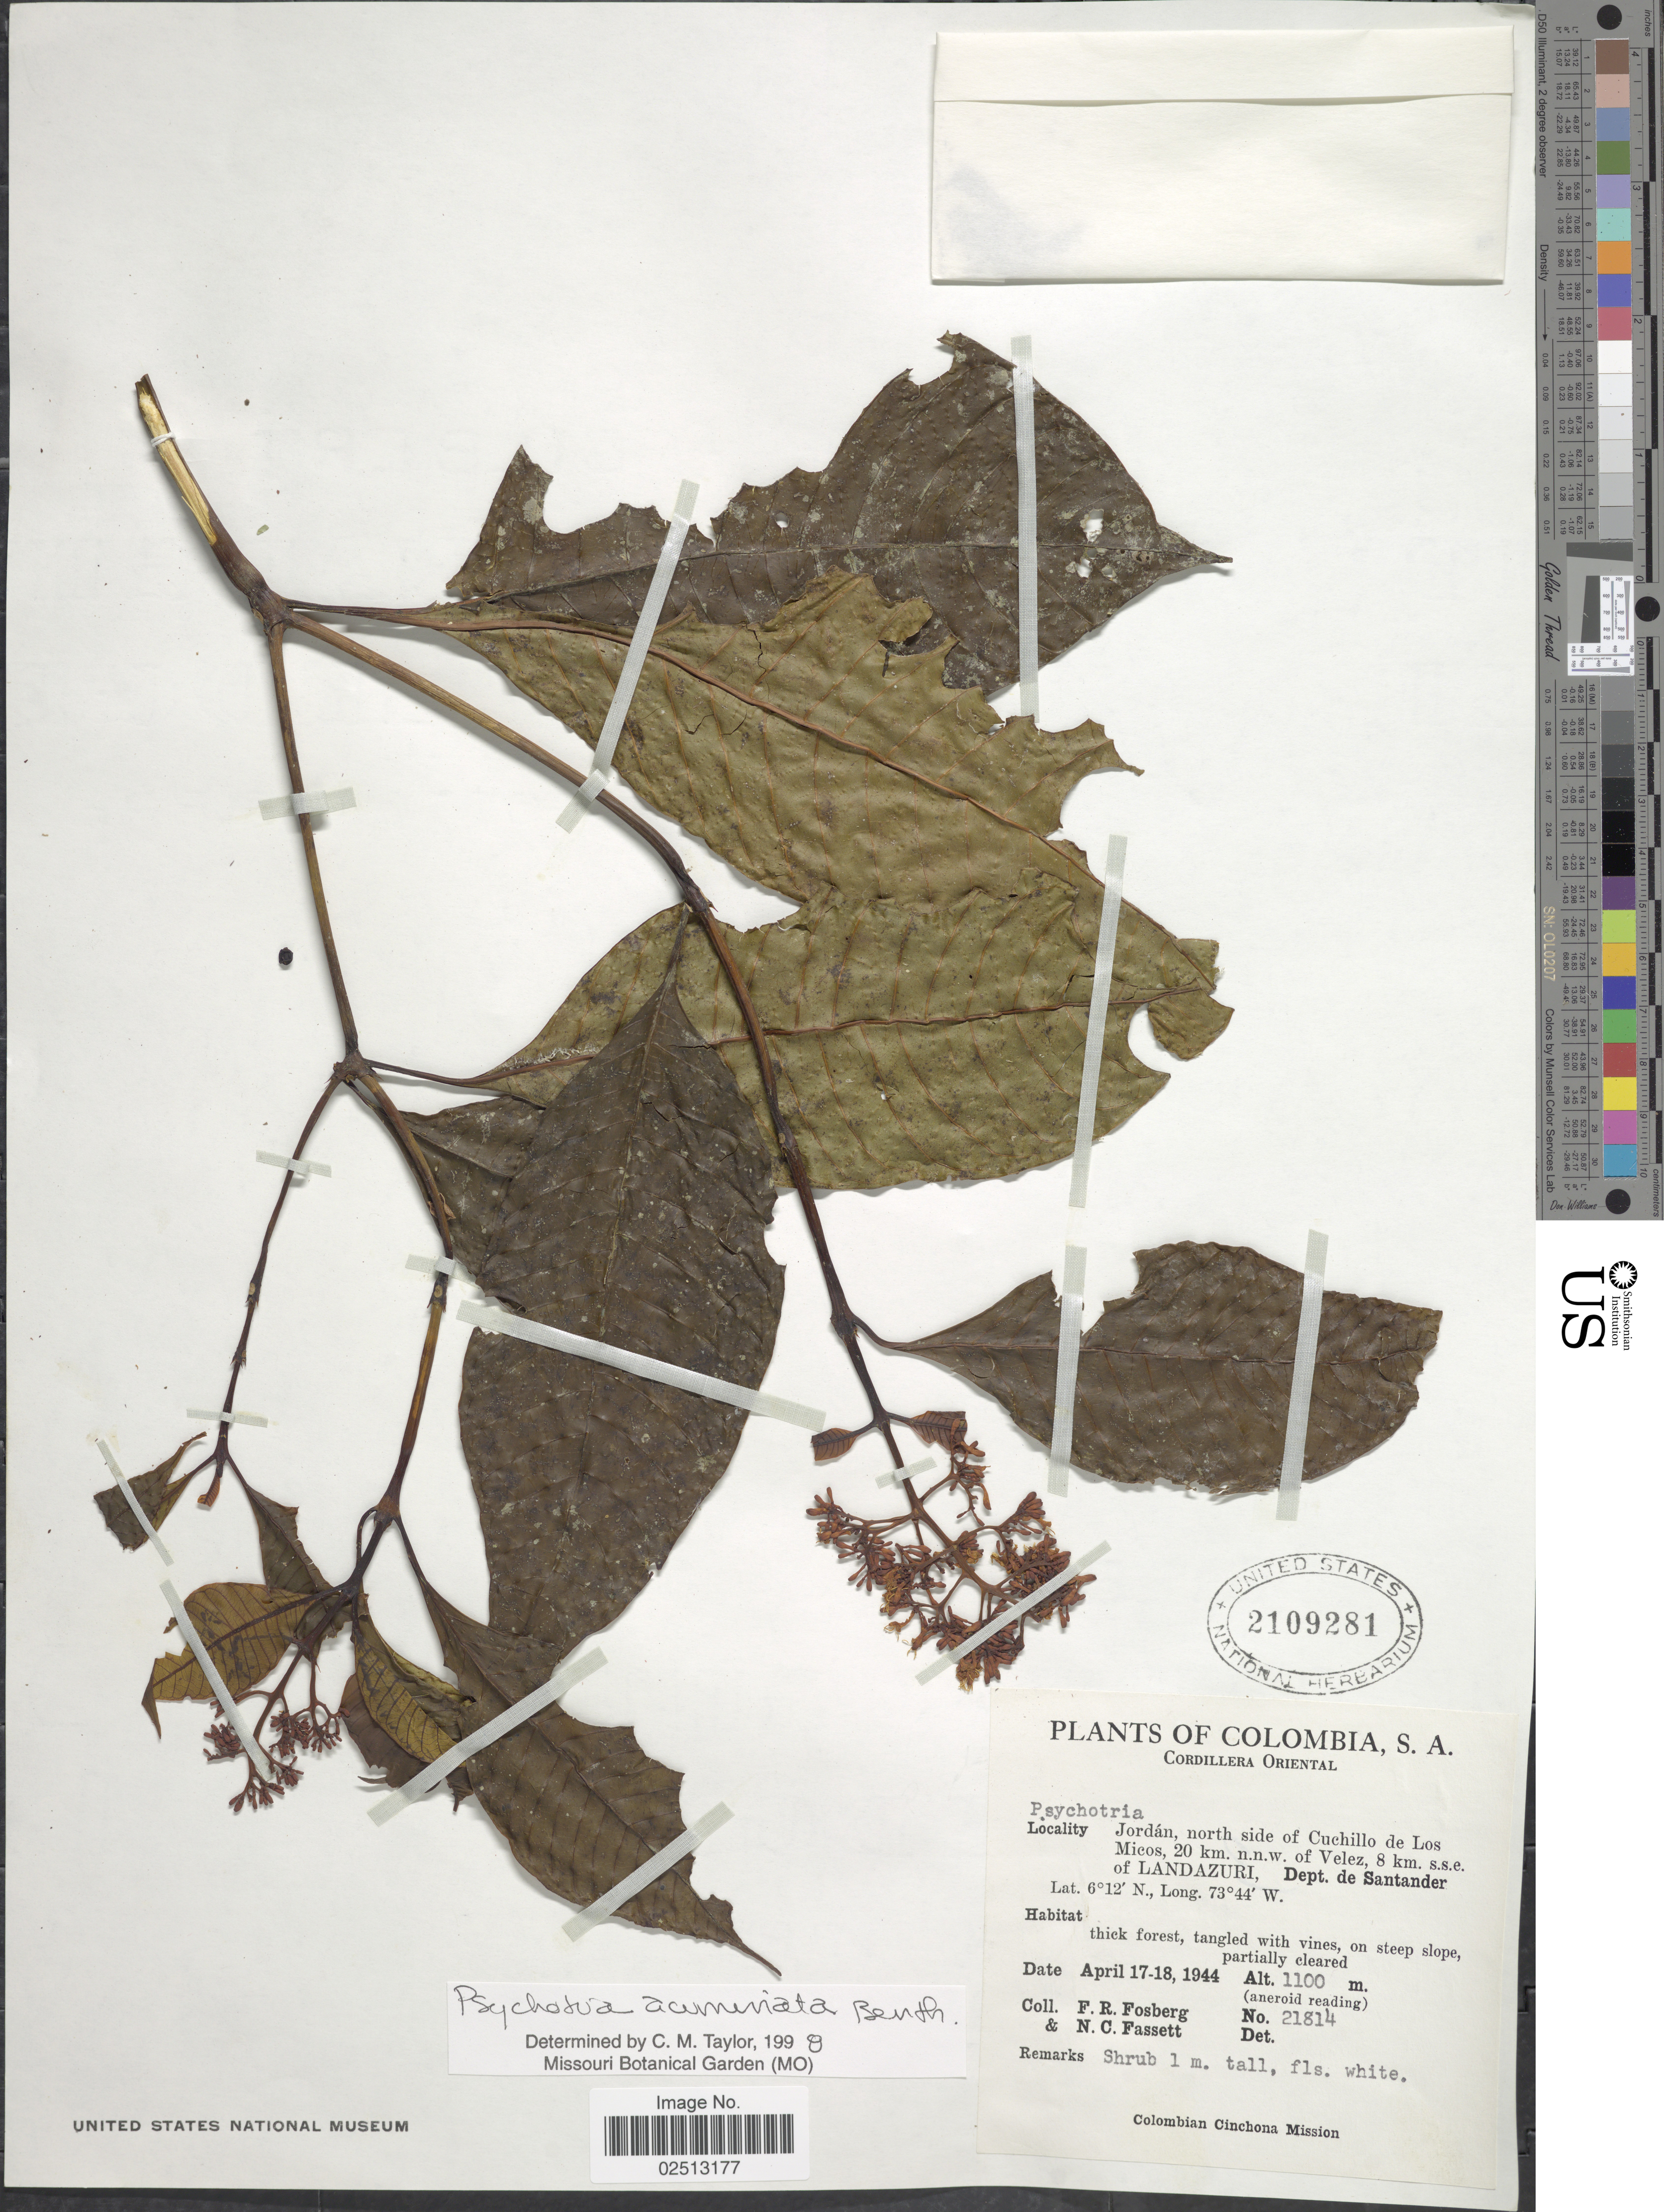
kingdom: Plantae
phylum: Tracheophyta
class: Magnoliopsida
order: Gentianales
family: Rubiaceae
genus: Psychotria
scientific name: Psychotria acuminata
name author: Benth.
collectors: F. R. Fosberg & N. C. Fassett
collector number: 21814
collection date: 1944-04-17/1944-04-18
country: Colombia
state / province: Santander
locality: Jordan, north side of Cuchillo de Los Micos, 20 km n.n.w. of Velez, 8 km s.s.e. of Landazuri, Dept. de Santander. Cordillera Oriental.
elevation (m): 1100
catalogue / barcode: US 2109281